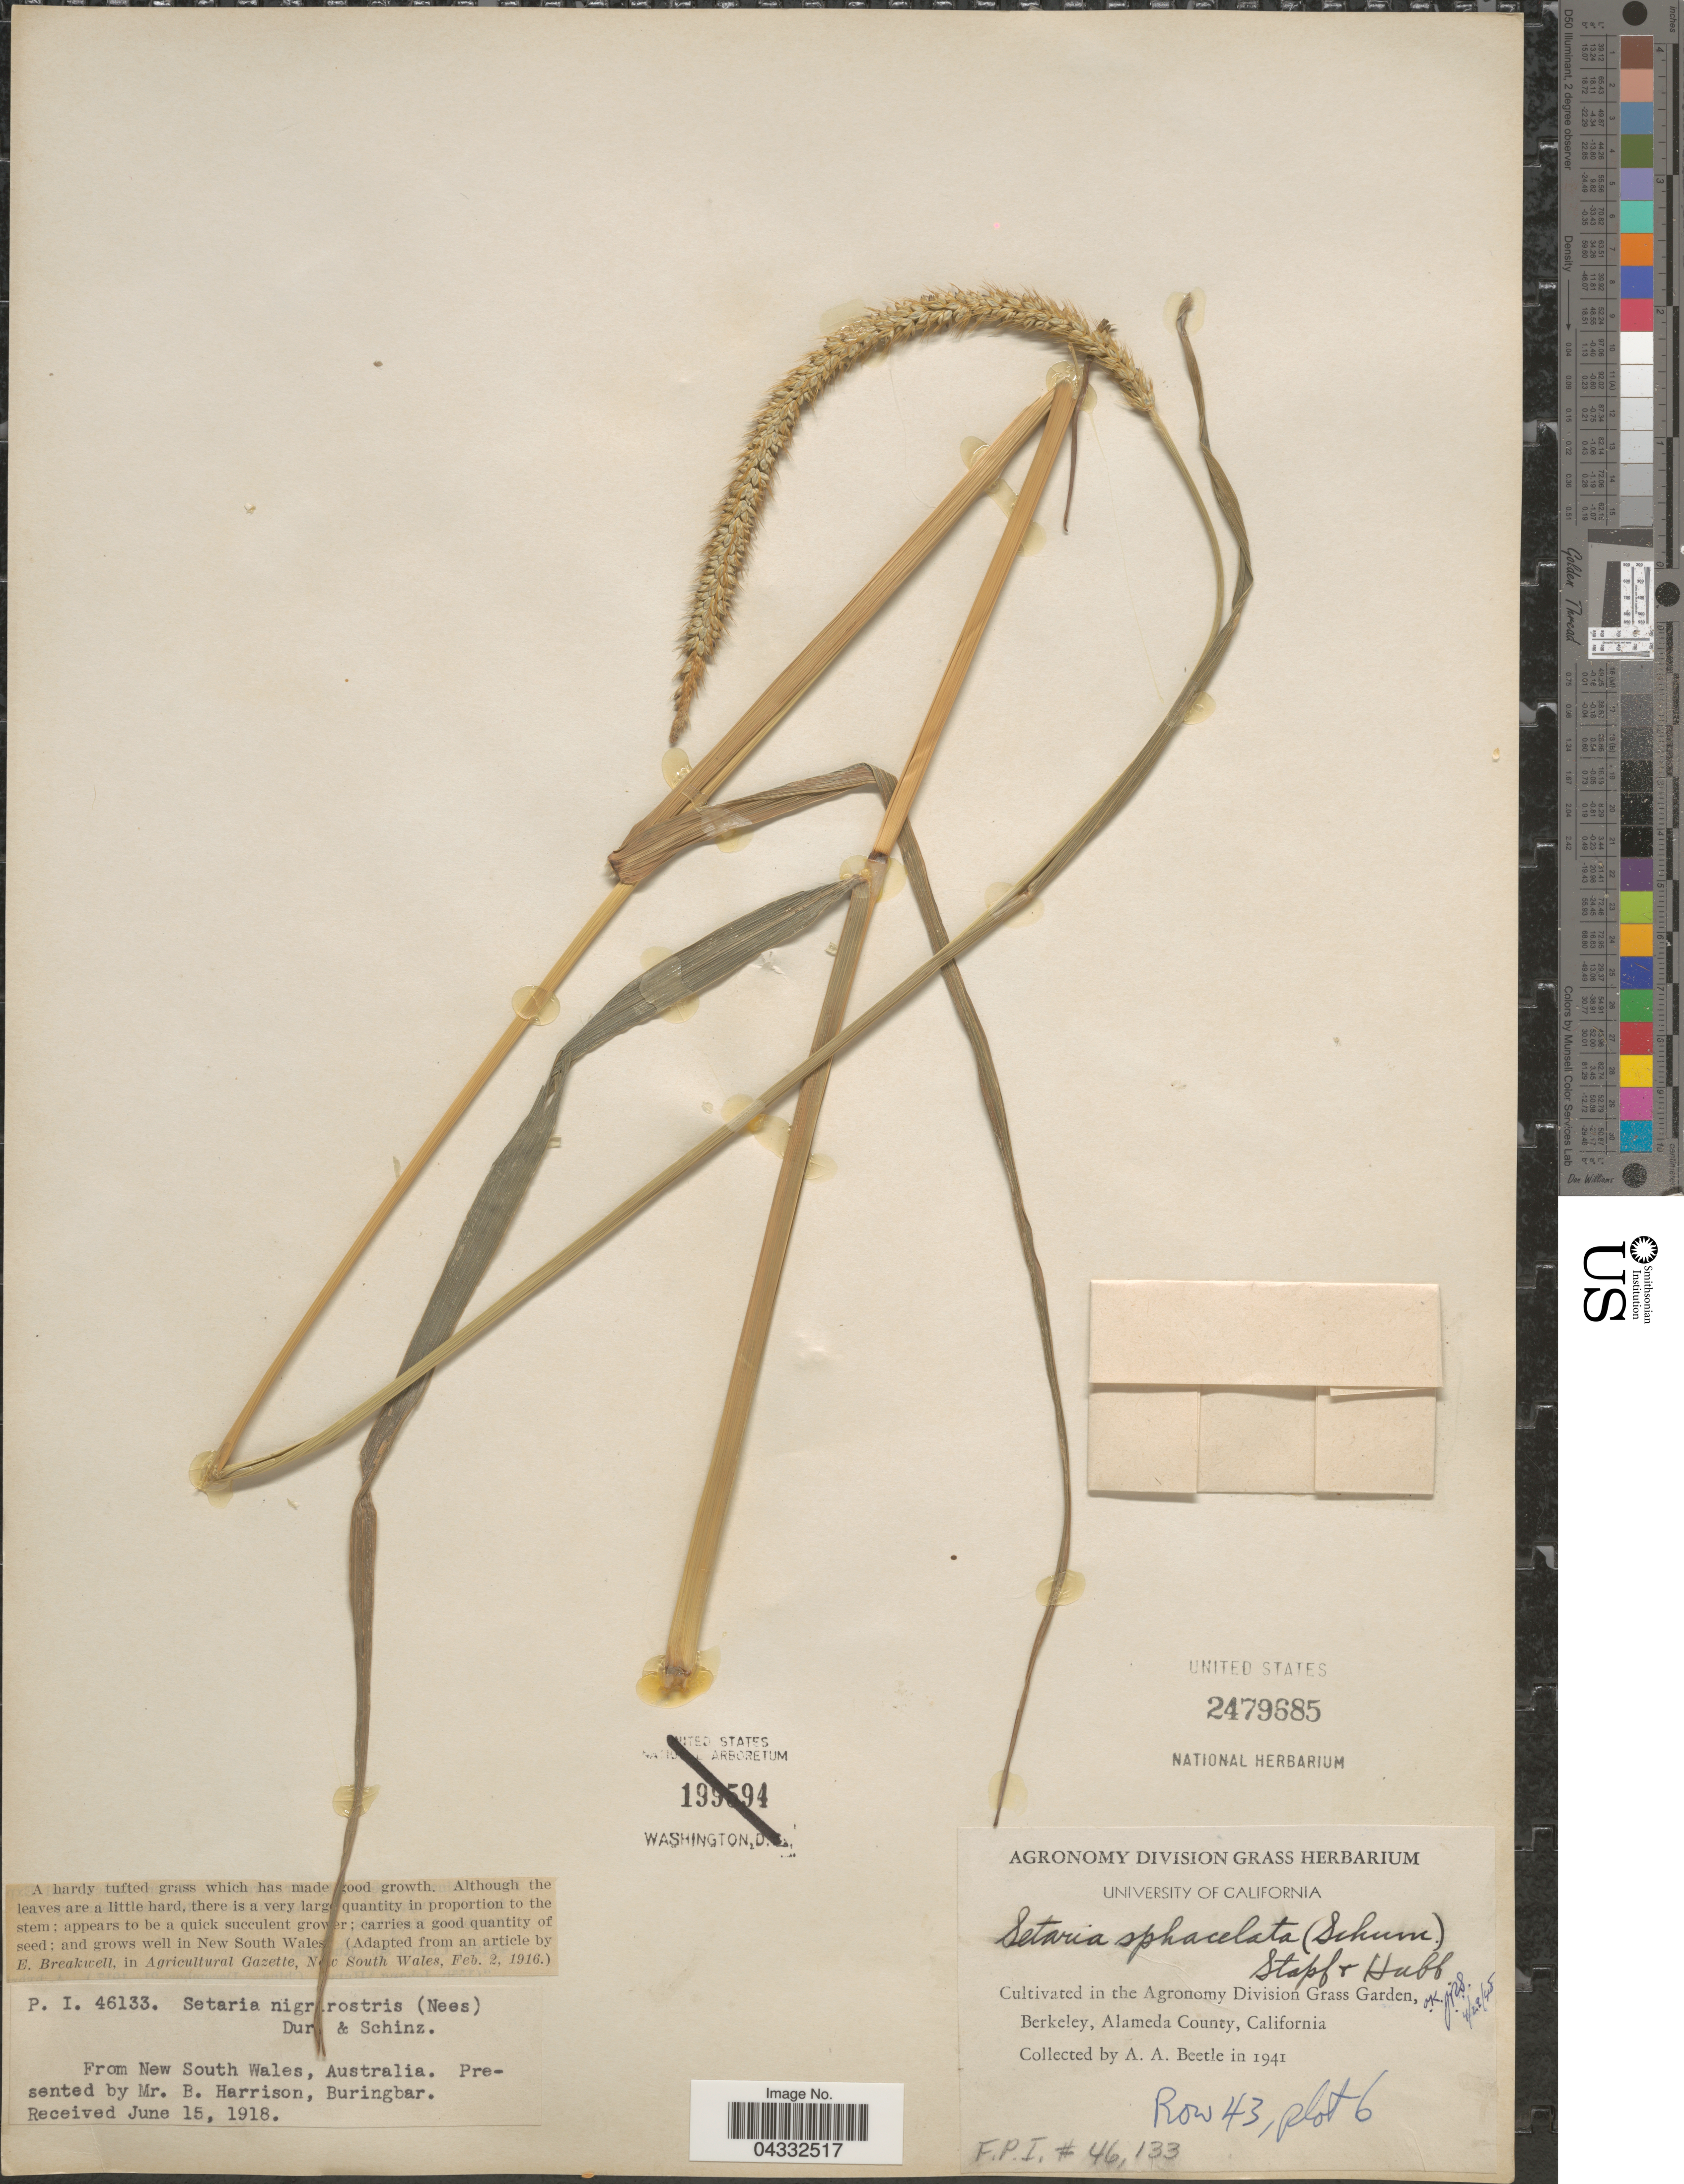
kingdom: Plantae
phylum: Tracheophyta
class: Liliopsida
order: Poales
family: Poaceae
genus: Setaria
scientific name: Setaria sphacelata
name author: (Schumach.) Stapf & Hubb. ex Moss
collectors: A. A. Beetle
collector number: P.I.46133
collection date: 1941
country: United States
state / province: California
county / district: Alameda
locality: In the Agronomy Division Grass Garden, Berkeley, Alameda County. Riw 43, plot 6.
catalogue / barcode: US 2479685